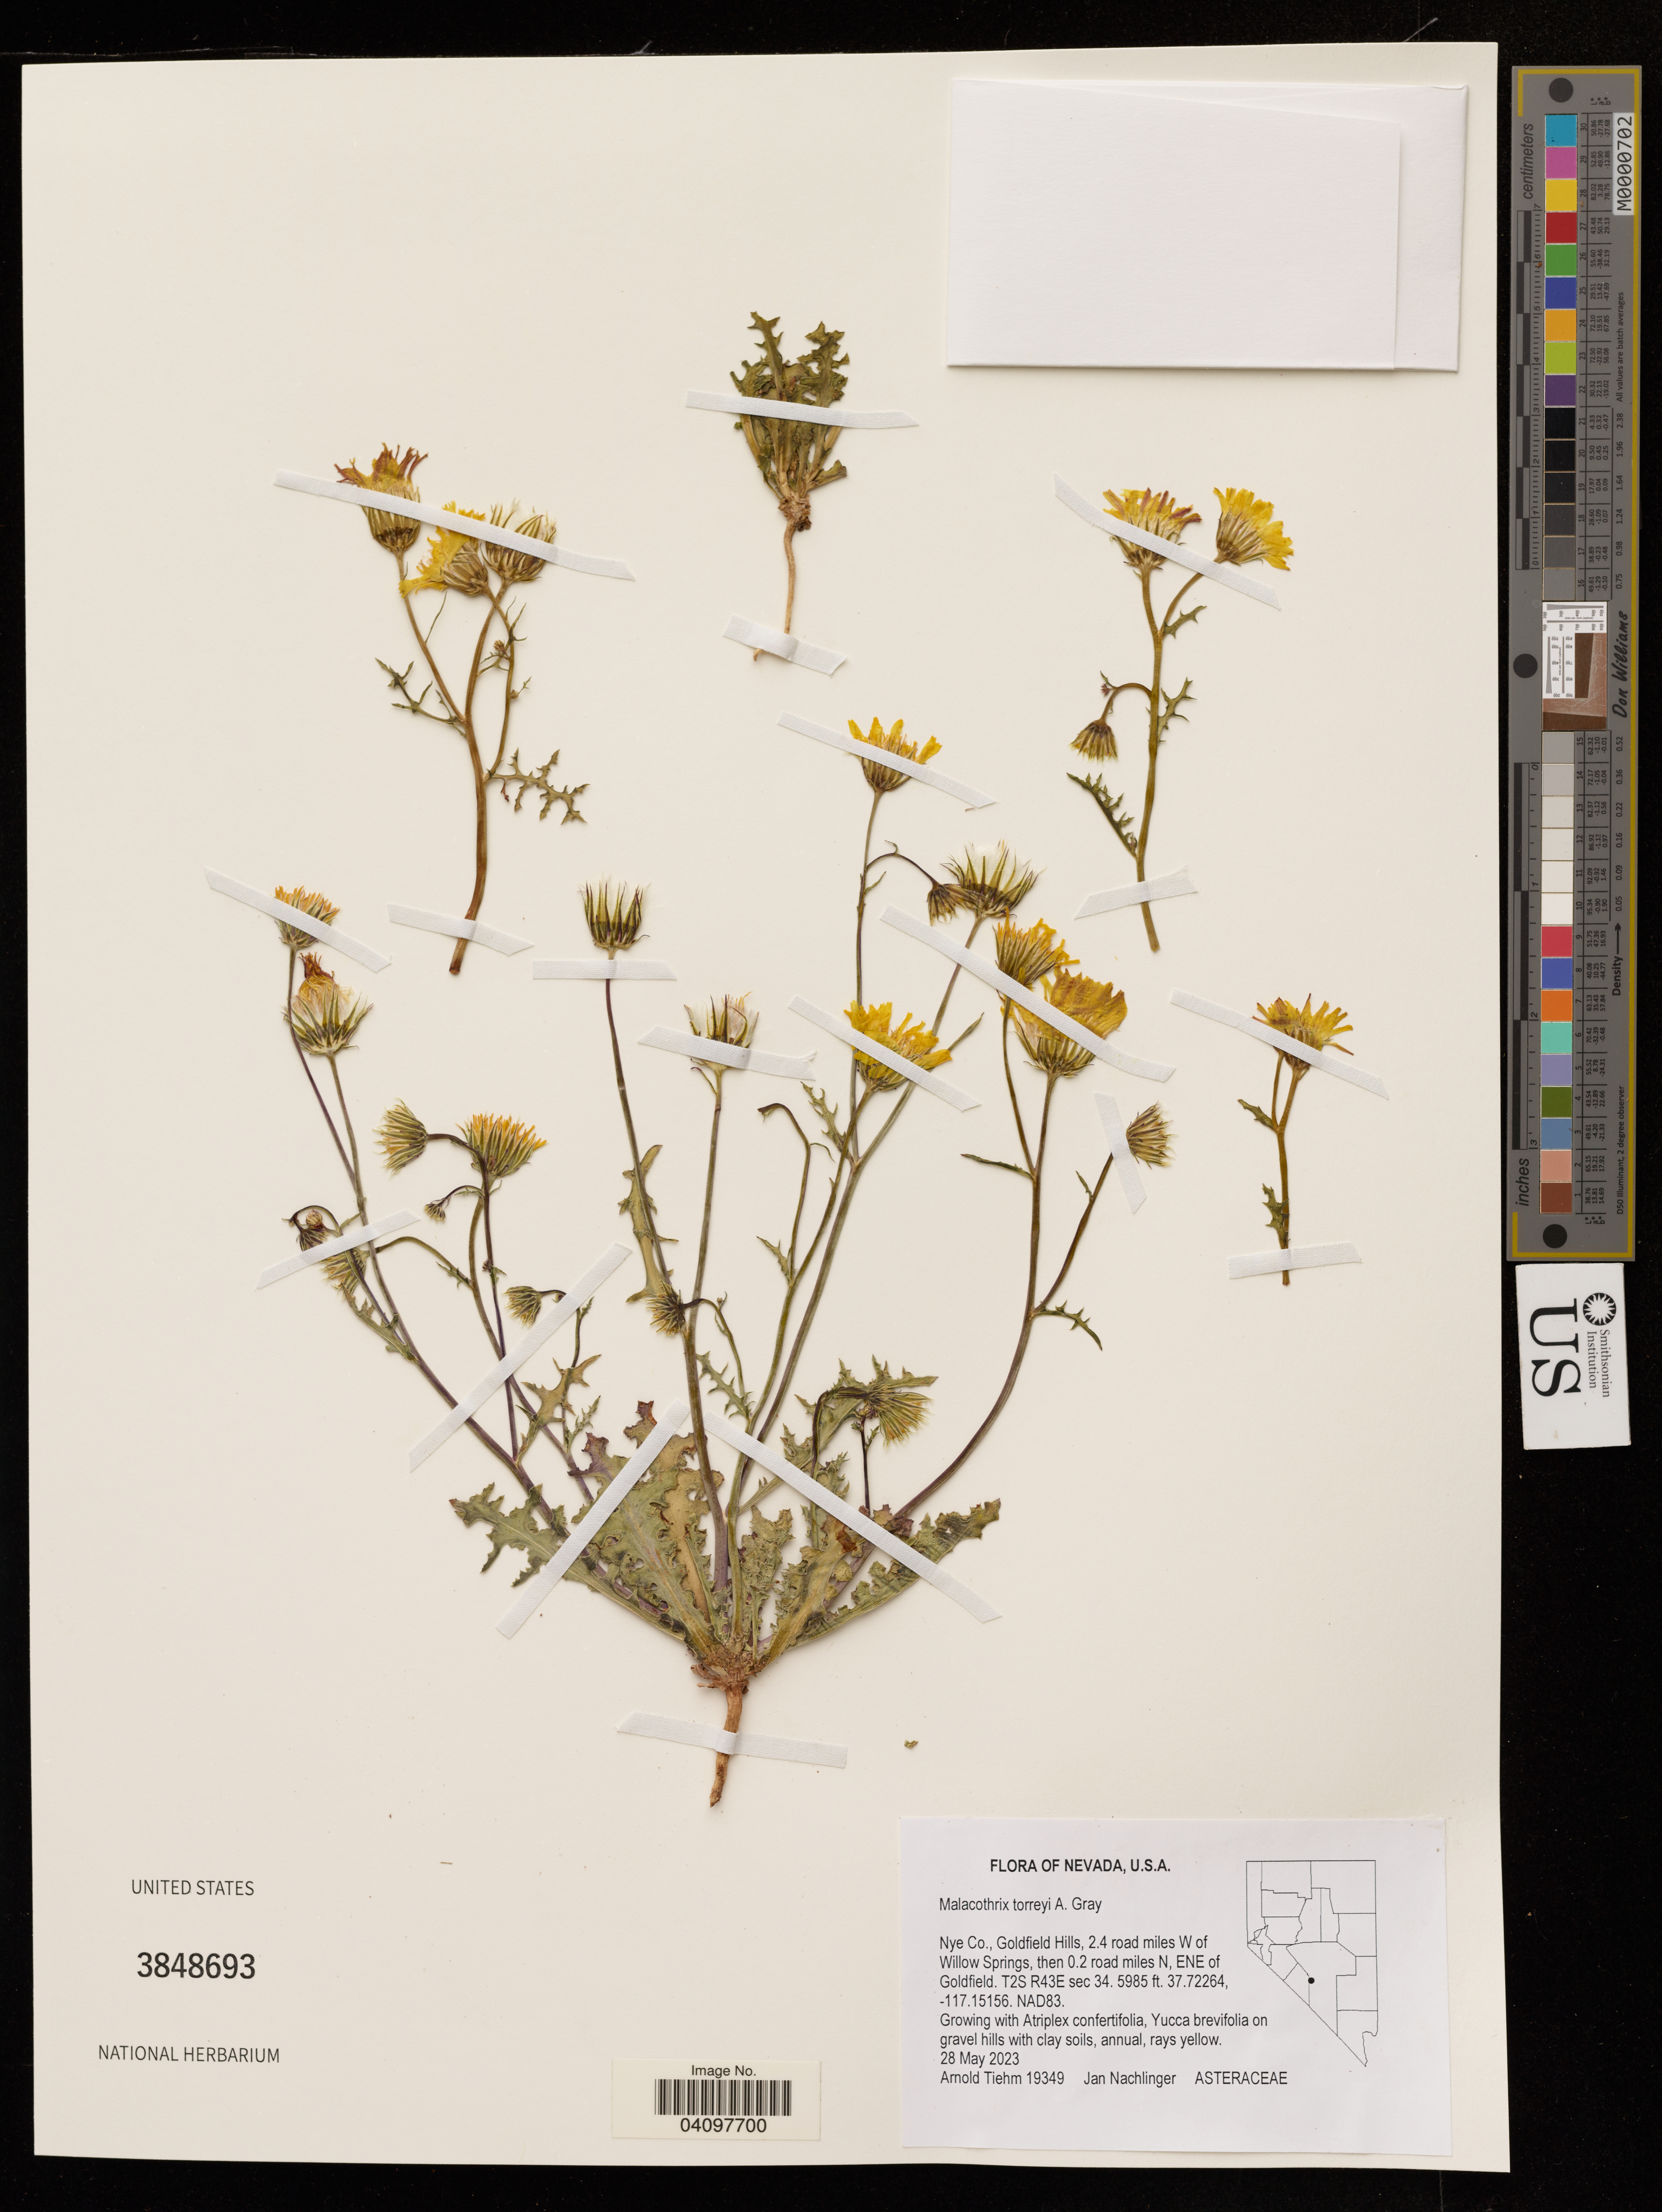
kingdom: Plantae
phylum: Tracheophyta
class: Magnoliopsida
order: Asterales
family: Asteraceae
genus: Malacothrix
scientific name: Malacothrix torreyi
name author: A. Gray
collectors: J. Nachlinger & J. Nachlinger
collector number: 19349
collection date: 2023-05-28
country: United States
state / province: Nevada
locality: Nye Co., Goldfield Hills, 2.4 road miles W of Willow Springs, then 0.2 road miles N, ENE of Goldfield. T2S R43E sec 34. NAD83.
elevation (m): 1824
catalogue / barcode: US 3848693